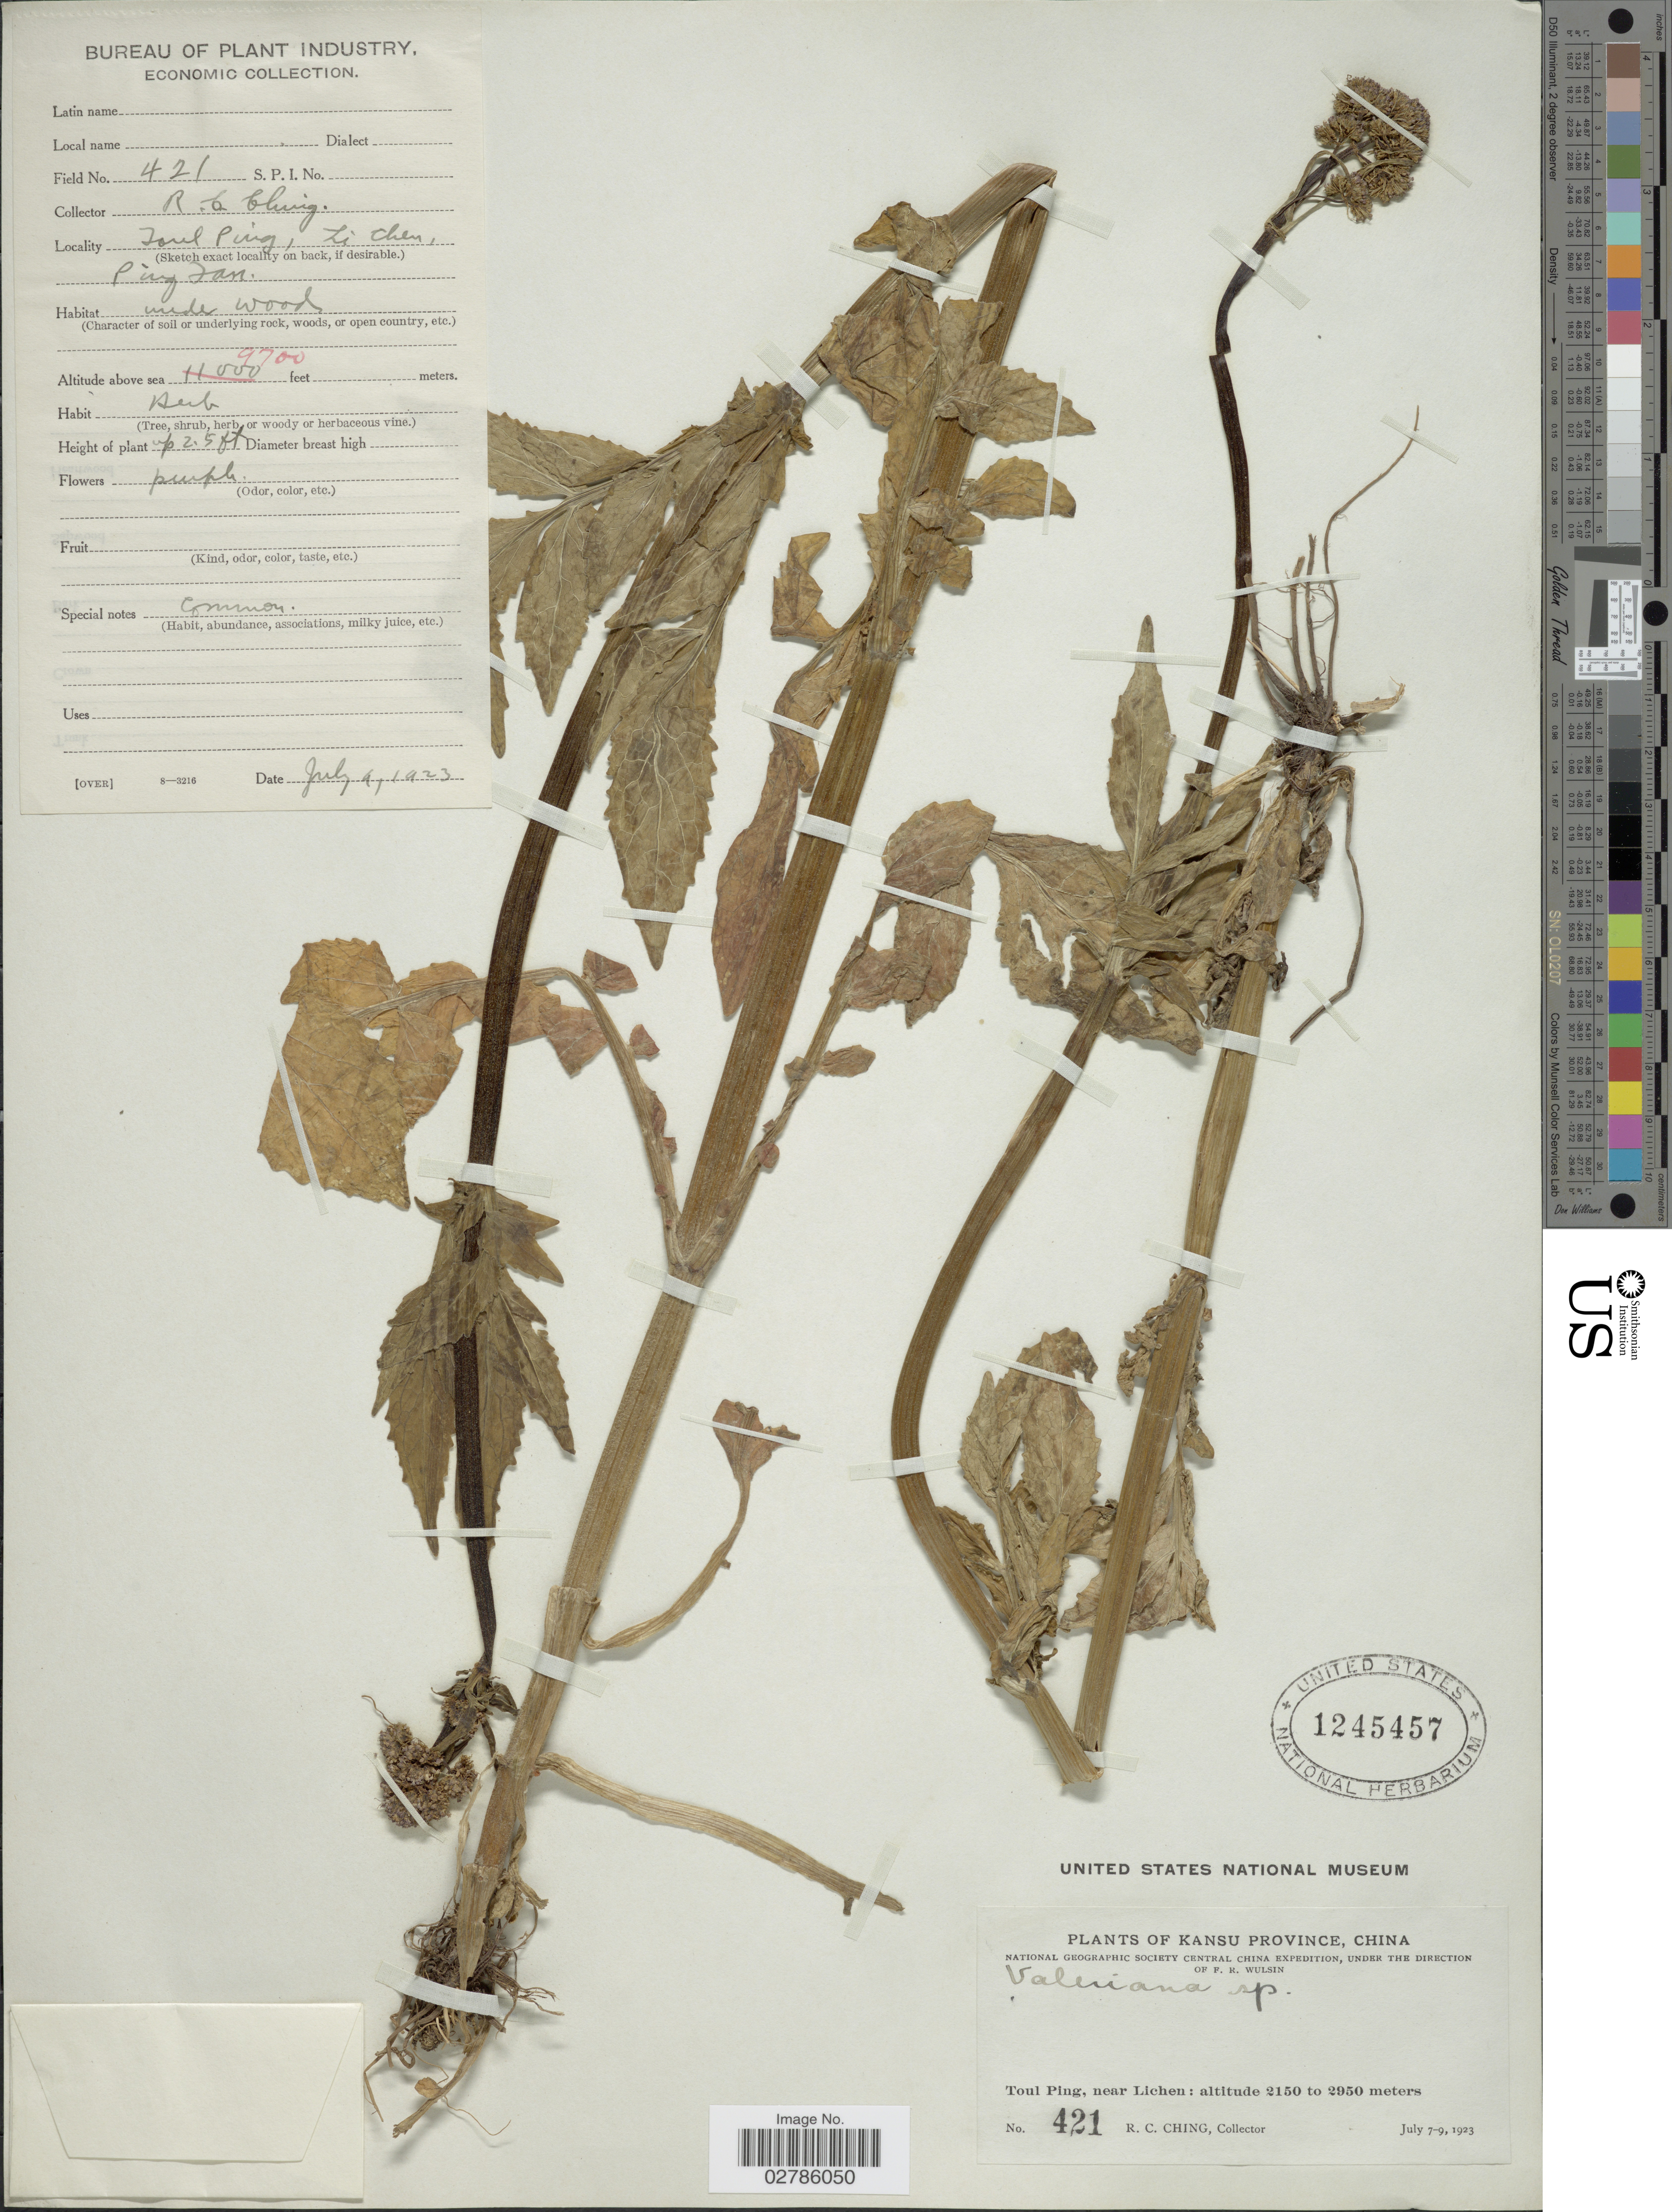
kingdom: Plantae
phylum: Tracheophyta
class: Magnoliopsida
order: Dipsacales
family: Caprifoliaceae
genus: Valeriana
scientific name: Valeriana sp.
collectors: R. C. Ching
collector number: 421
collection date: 1923-07-09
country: China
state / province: Gansu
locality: Toul Ping, near Lichen, Ping Fan, Kansu Province.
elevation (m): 2957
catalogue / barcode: US 1245457